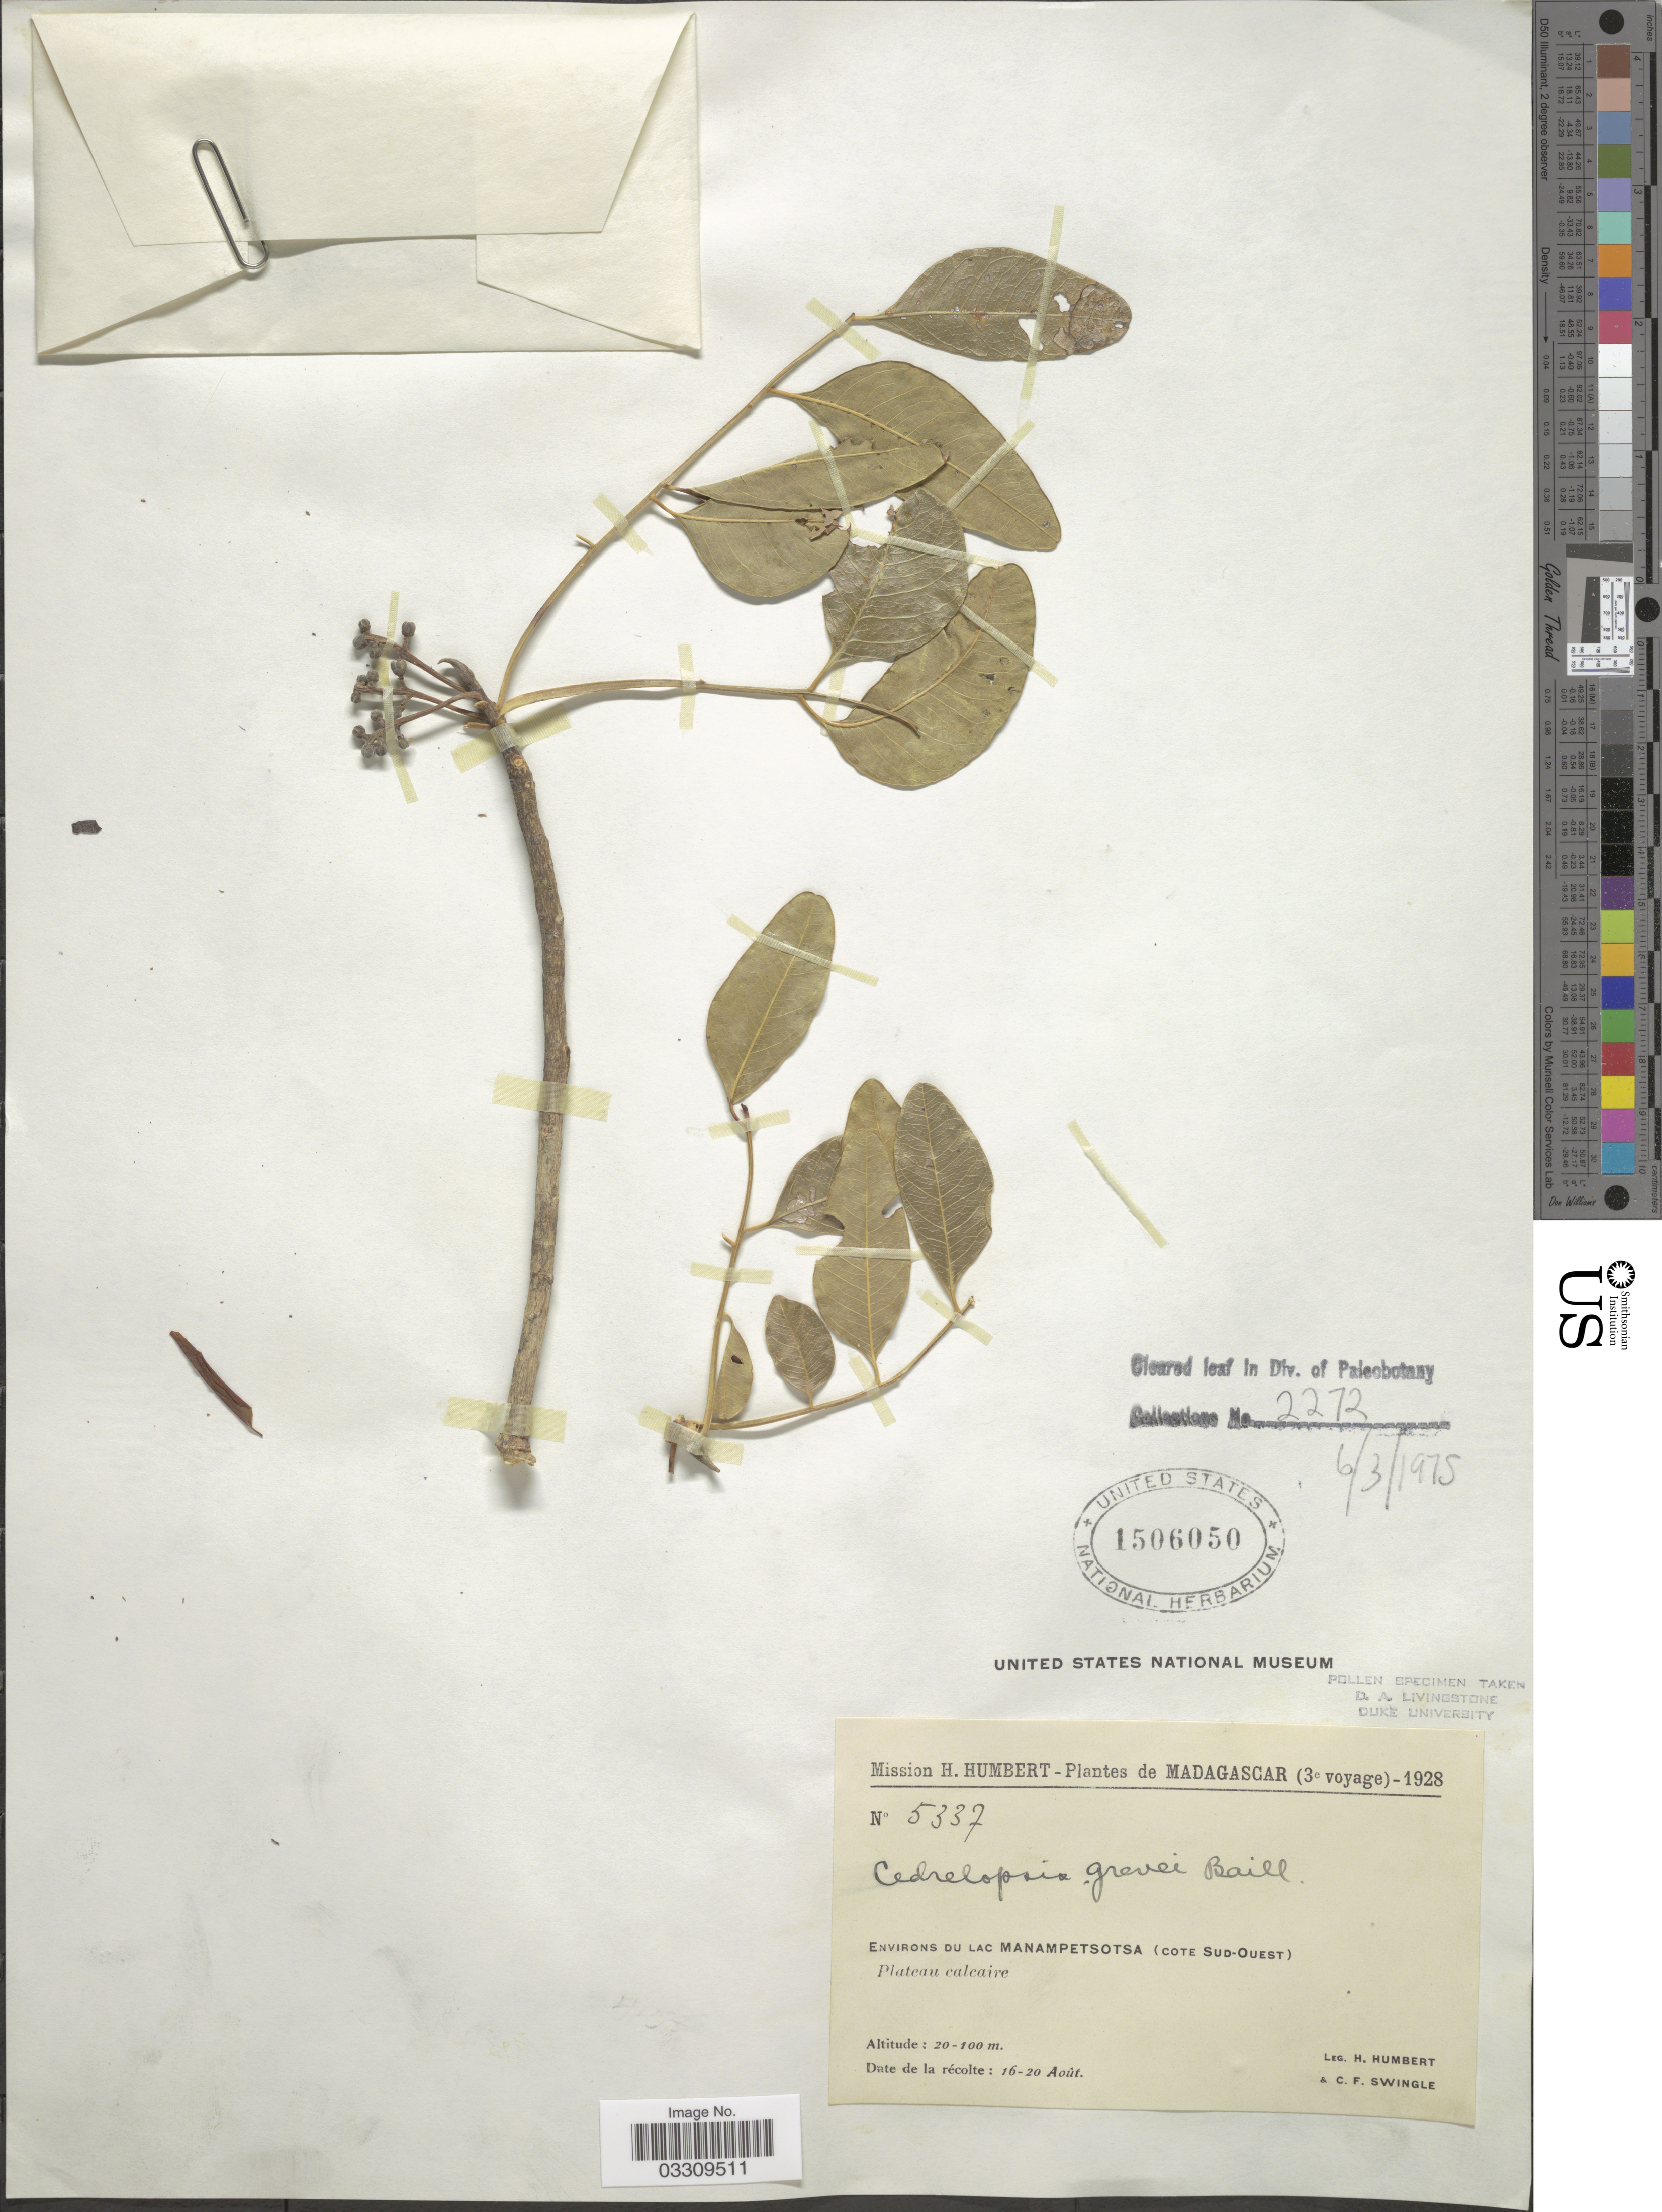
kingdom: Plantae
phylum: Tracheophyta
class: Magnoliopsida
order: Sapindales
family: Rutaceae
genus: Cedrelopsis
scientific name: Cedrelopsis grevei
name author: Baill. & Courchet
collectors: H. Humbert & C. Swingle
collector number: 5337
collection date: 1928-08-16/1928-08-20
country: Madagascar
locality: Environs du lac Manampetsotsa (cote Sud-Ouest).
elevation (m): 20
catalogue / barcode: US 1506050